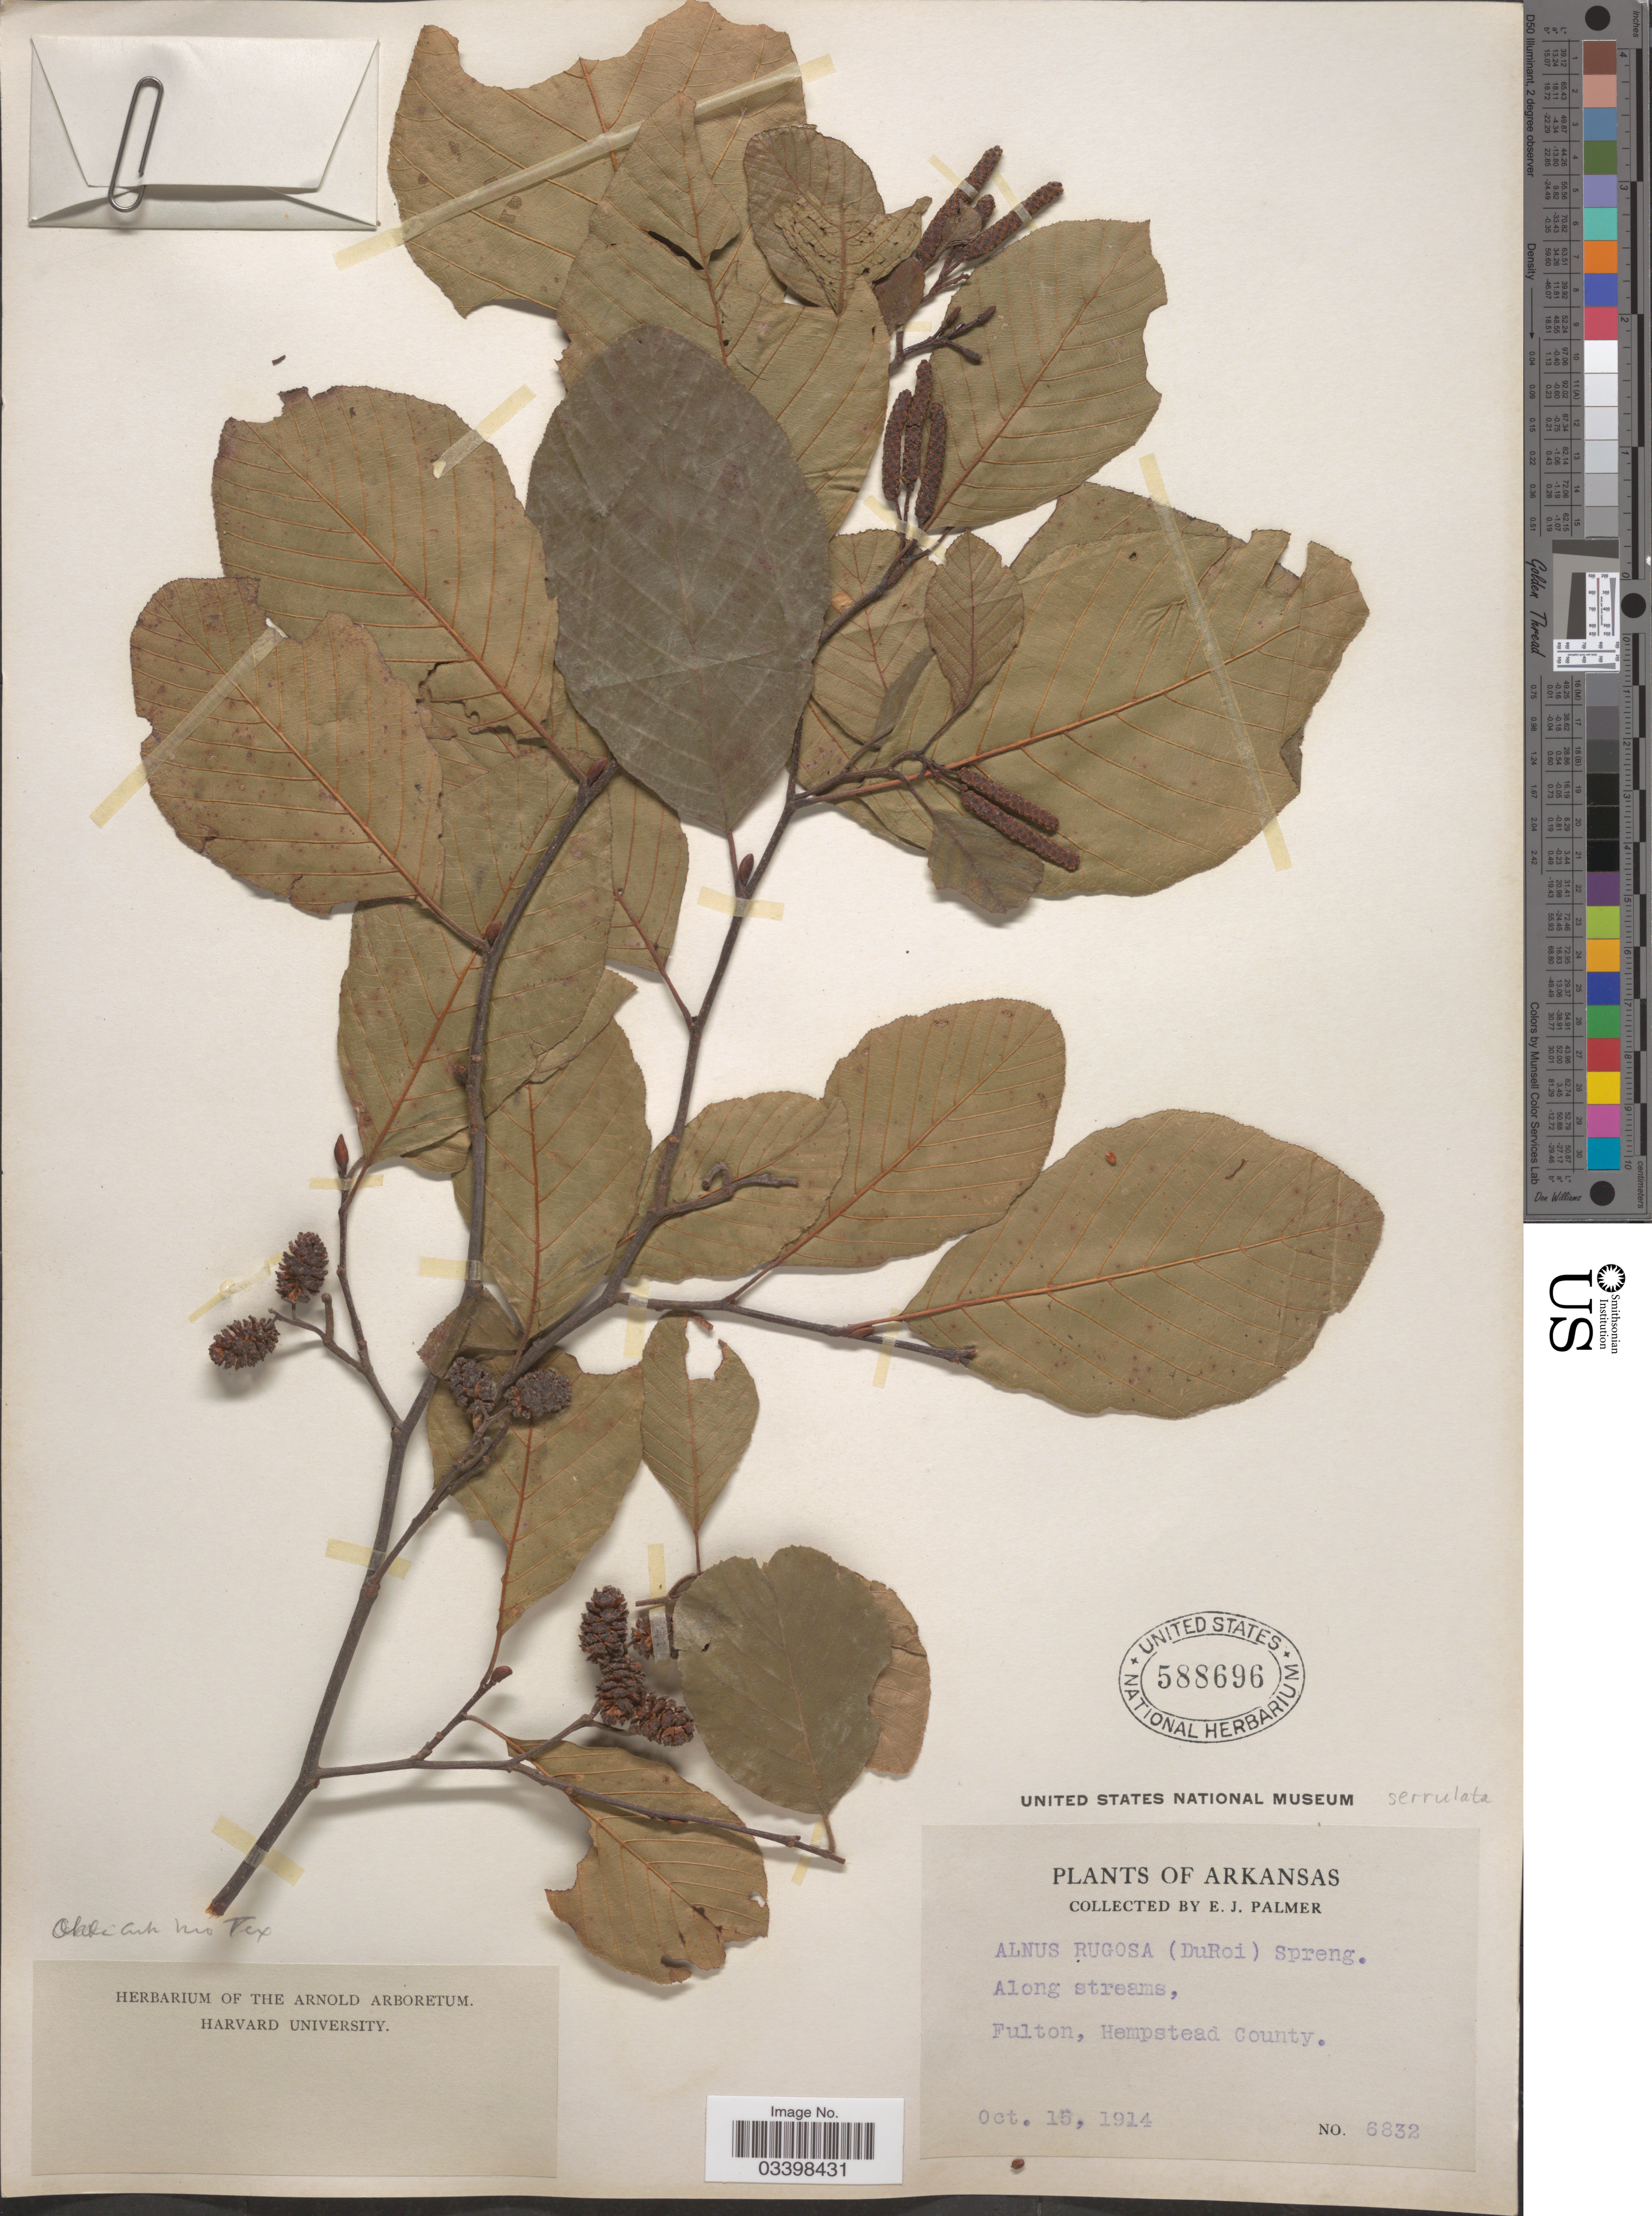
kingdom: Plantae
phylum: Tracheophyta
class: Magnoliopsida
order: Fagales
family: Betulaceae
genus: Alnus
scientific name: Alnus serrulata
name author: (Aiton) Willd.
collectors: E. J. Palmer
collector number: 6832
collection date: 1914-10-15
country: United States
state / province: Arkansas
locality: Fulton, Hempstead County.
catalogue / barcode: US 588696